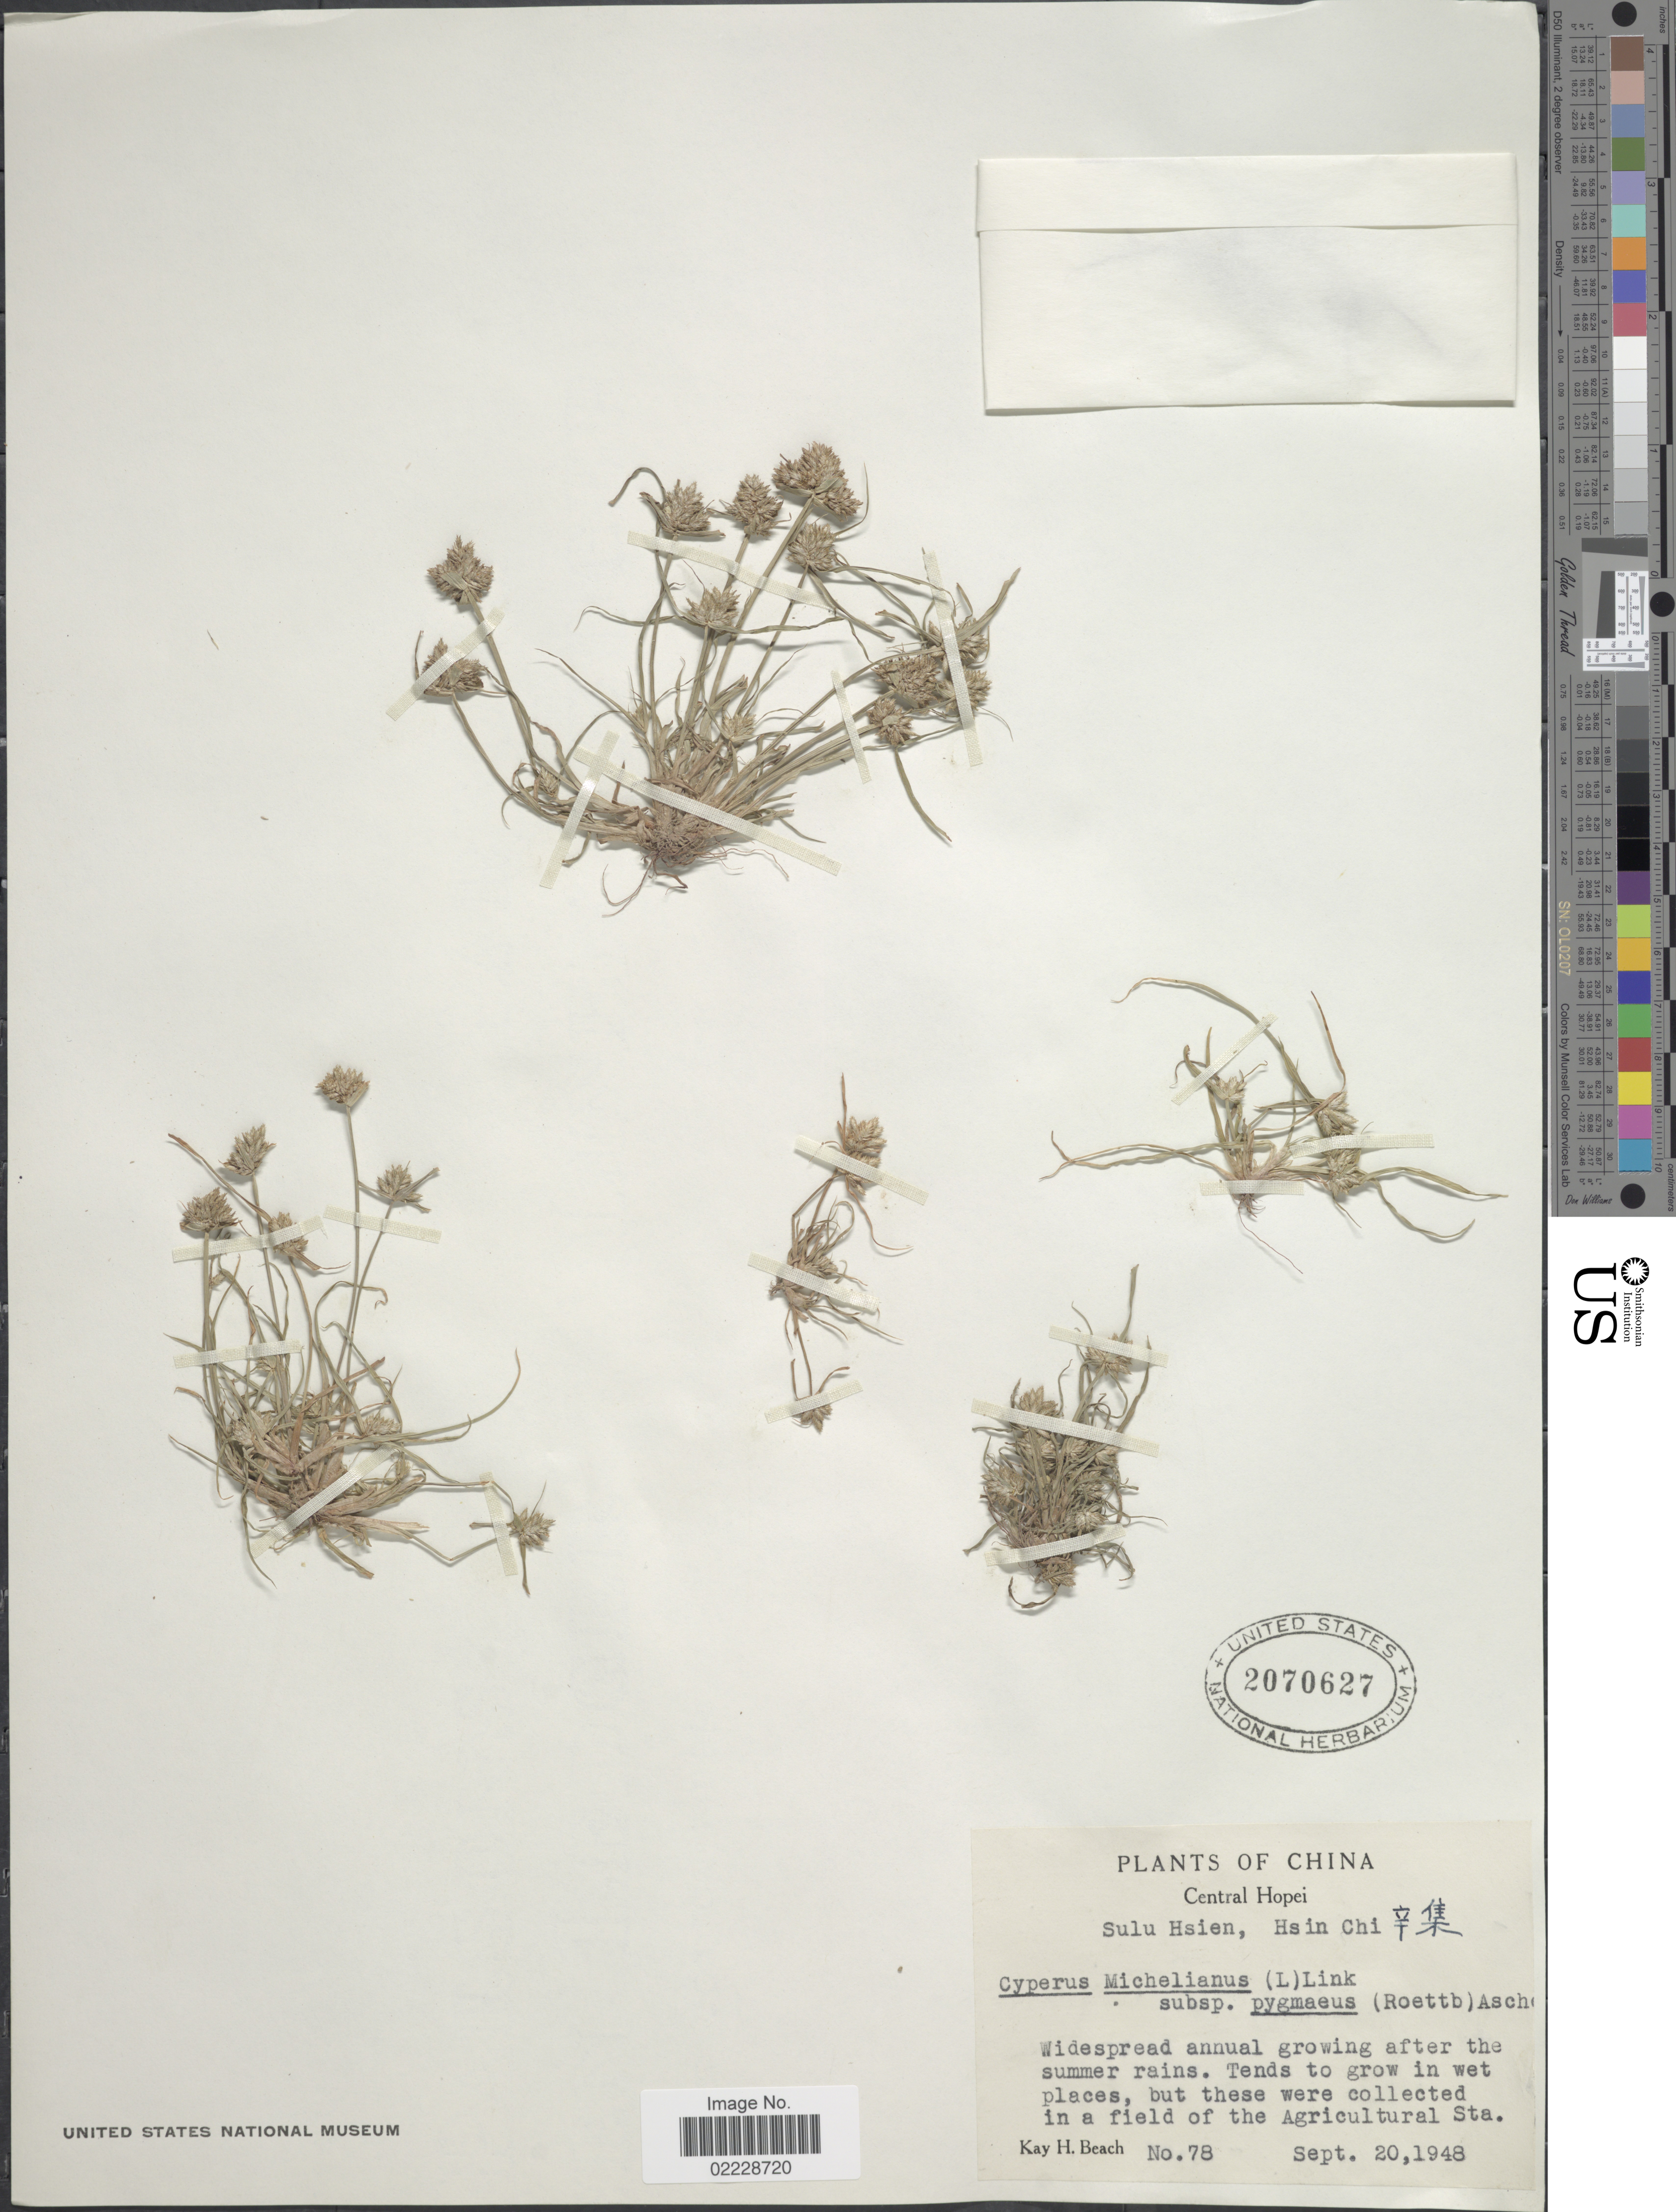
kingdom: Plantae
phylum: Tracheophyta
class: Liliopsida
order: Poales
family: Cyperaceae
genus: Cyperus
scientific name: Cyperus michelianus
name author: (L.) Delile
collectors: K. H. Beach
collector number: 78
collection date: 1948-09-20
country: China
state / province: Hebei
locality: Central Hopei. Sulu Hsien, Hsin Chi. In a field of the Agricultural Sta.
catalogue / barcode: US 2070627